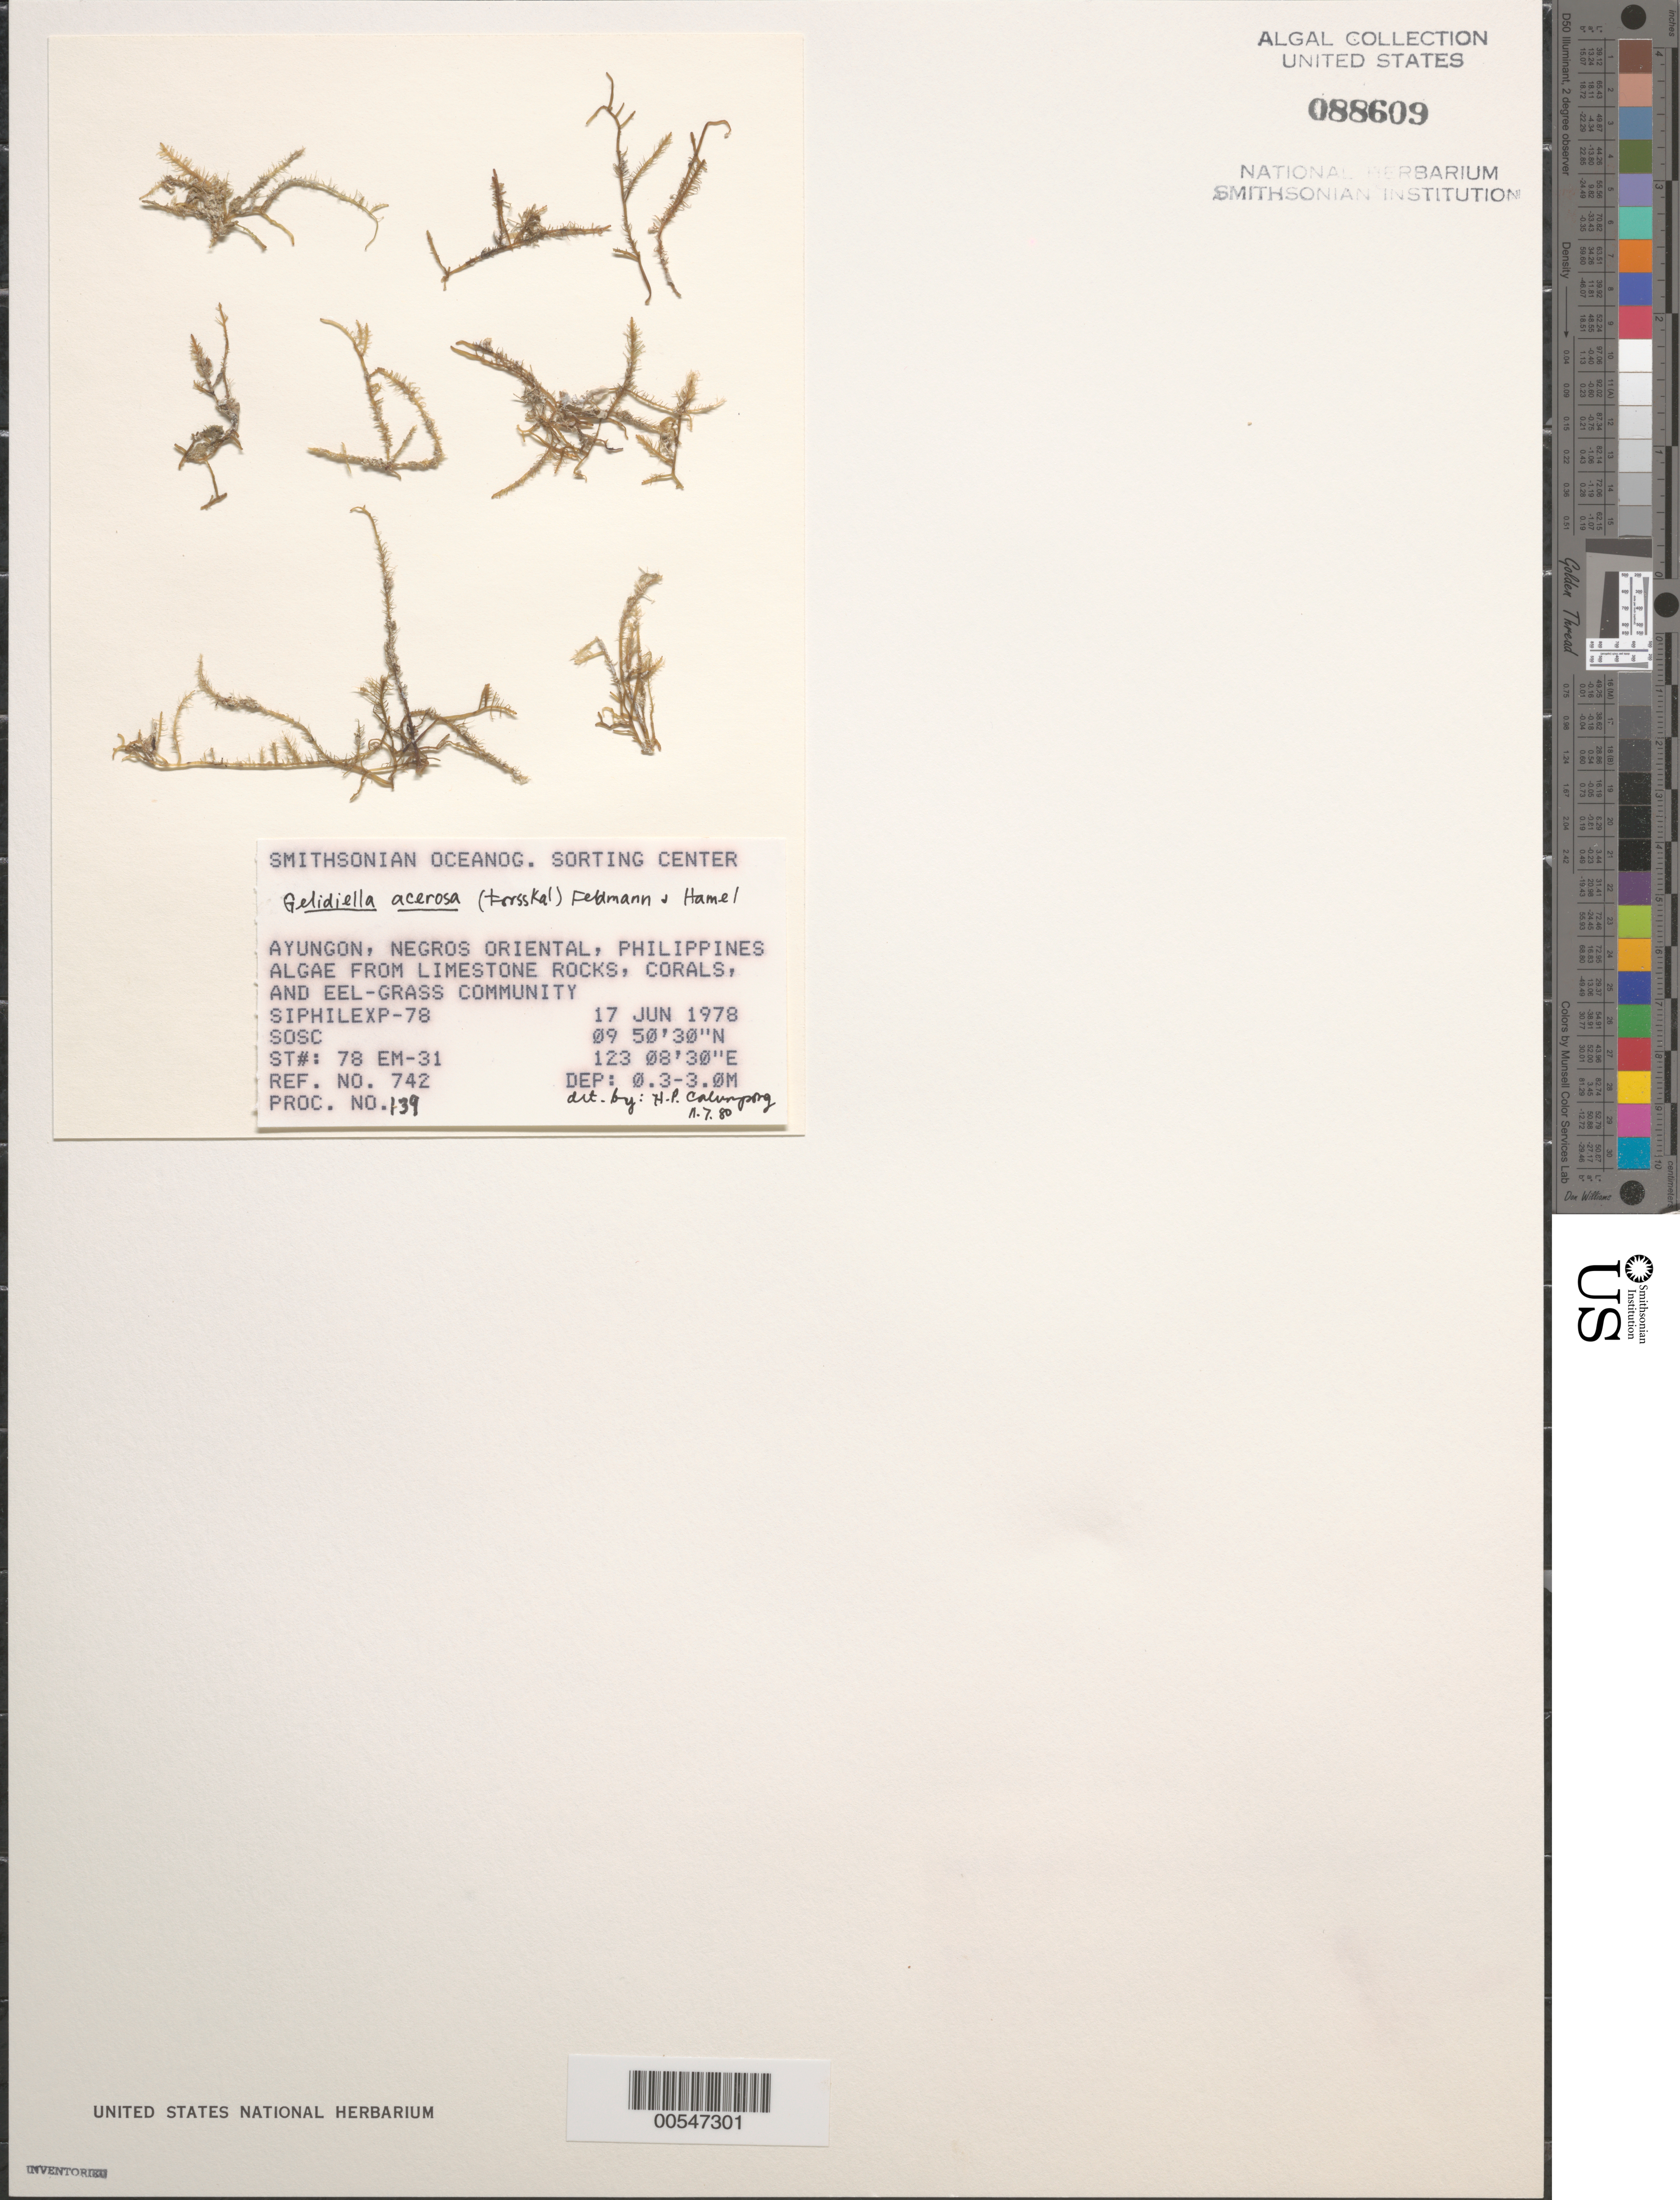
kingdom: Plantae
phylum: Rhodophyta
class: Florideophyceae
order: Gelidiales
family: Gelidiellaceae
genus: Gelidiella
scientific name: Gelidiella acerosa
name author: (Forssk.) Feldmann & G. Hamel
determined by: Calumpong, H. P.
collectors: SOSC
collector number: Station 78 Em-31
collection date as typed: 17 Jun 1978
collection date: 1978-06-17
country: Philippines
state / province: Central Visayas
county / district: Negros Oriental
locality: Ayungon, negros oriental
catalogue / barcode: US 88609